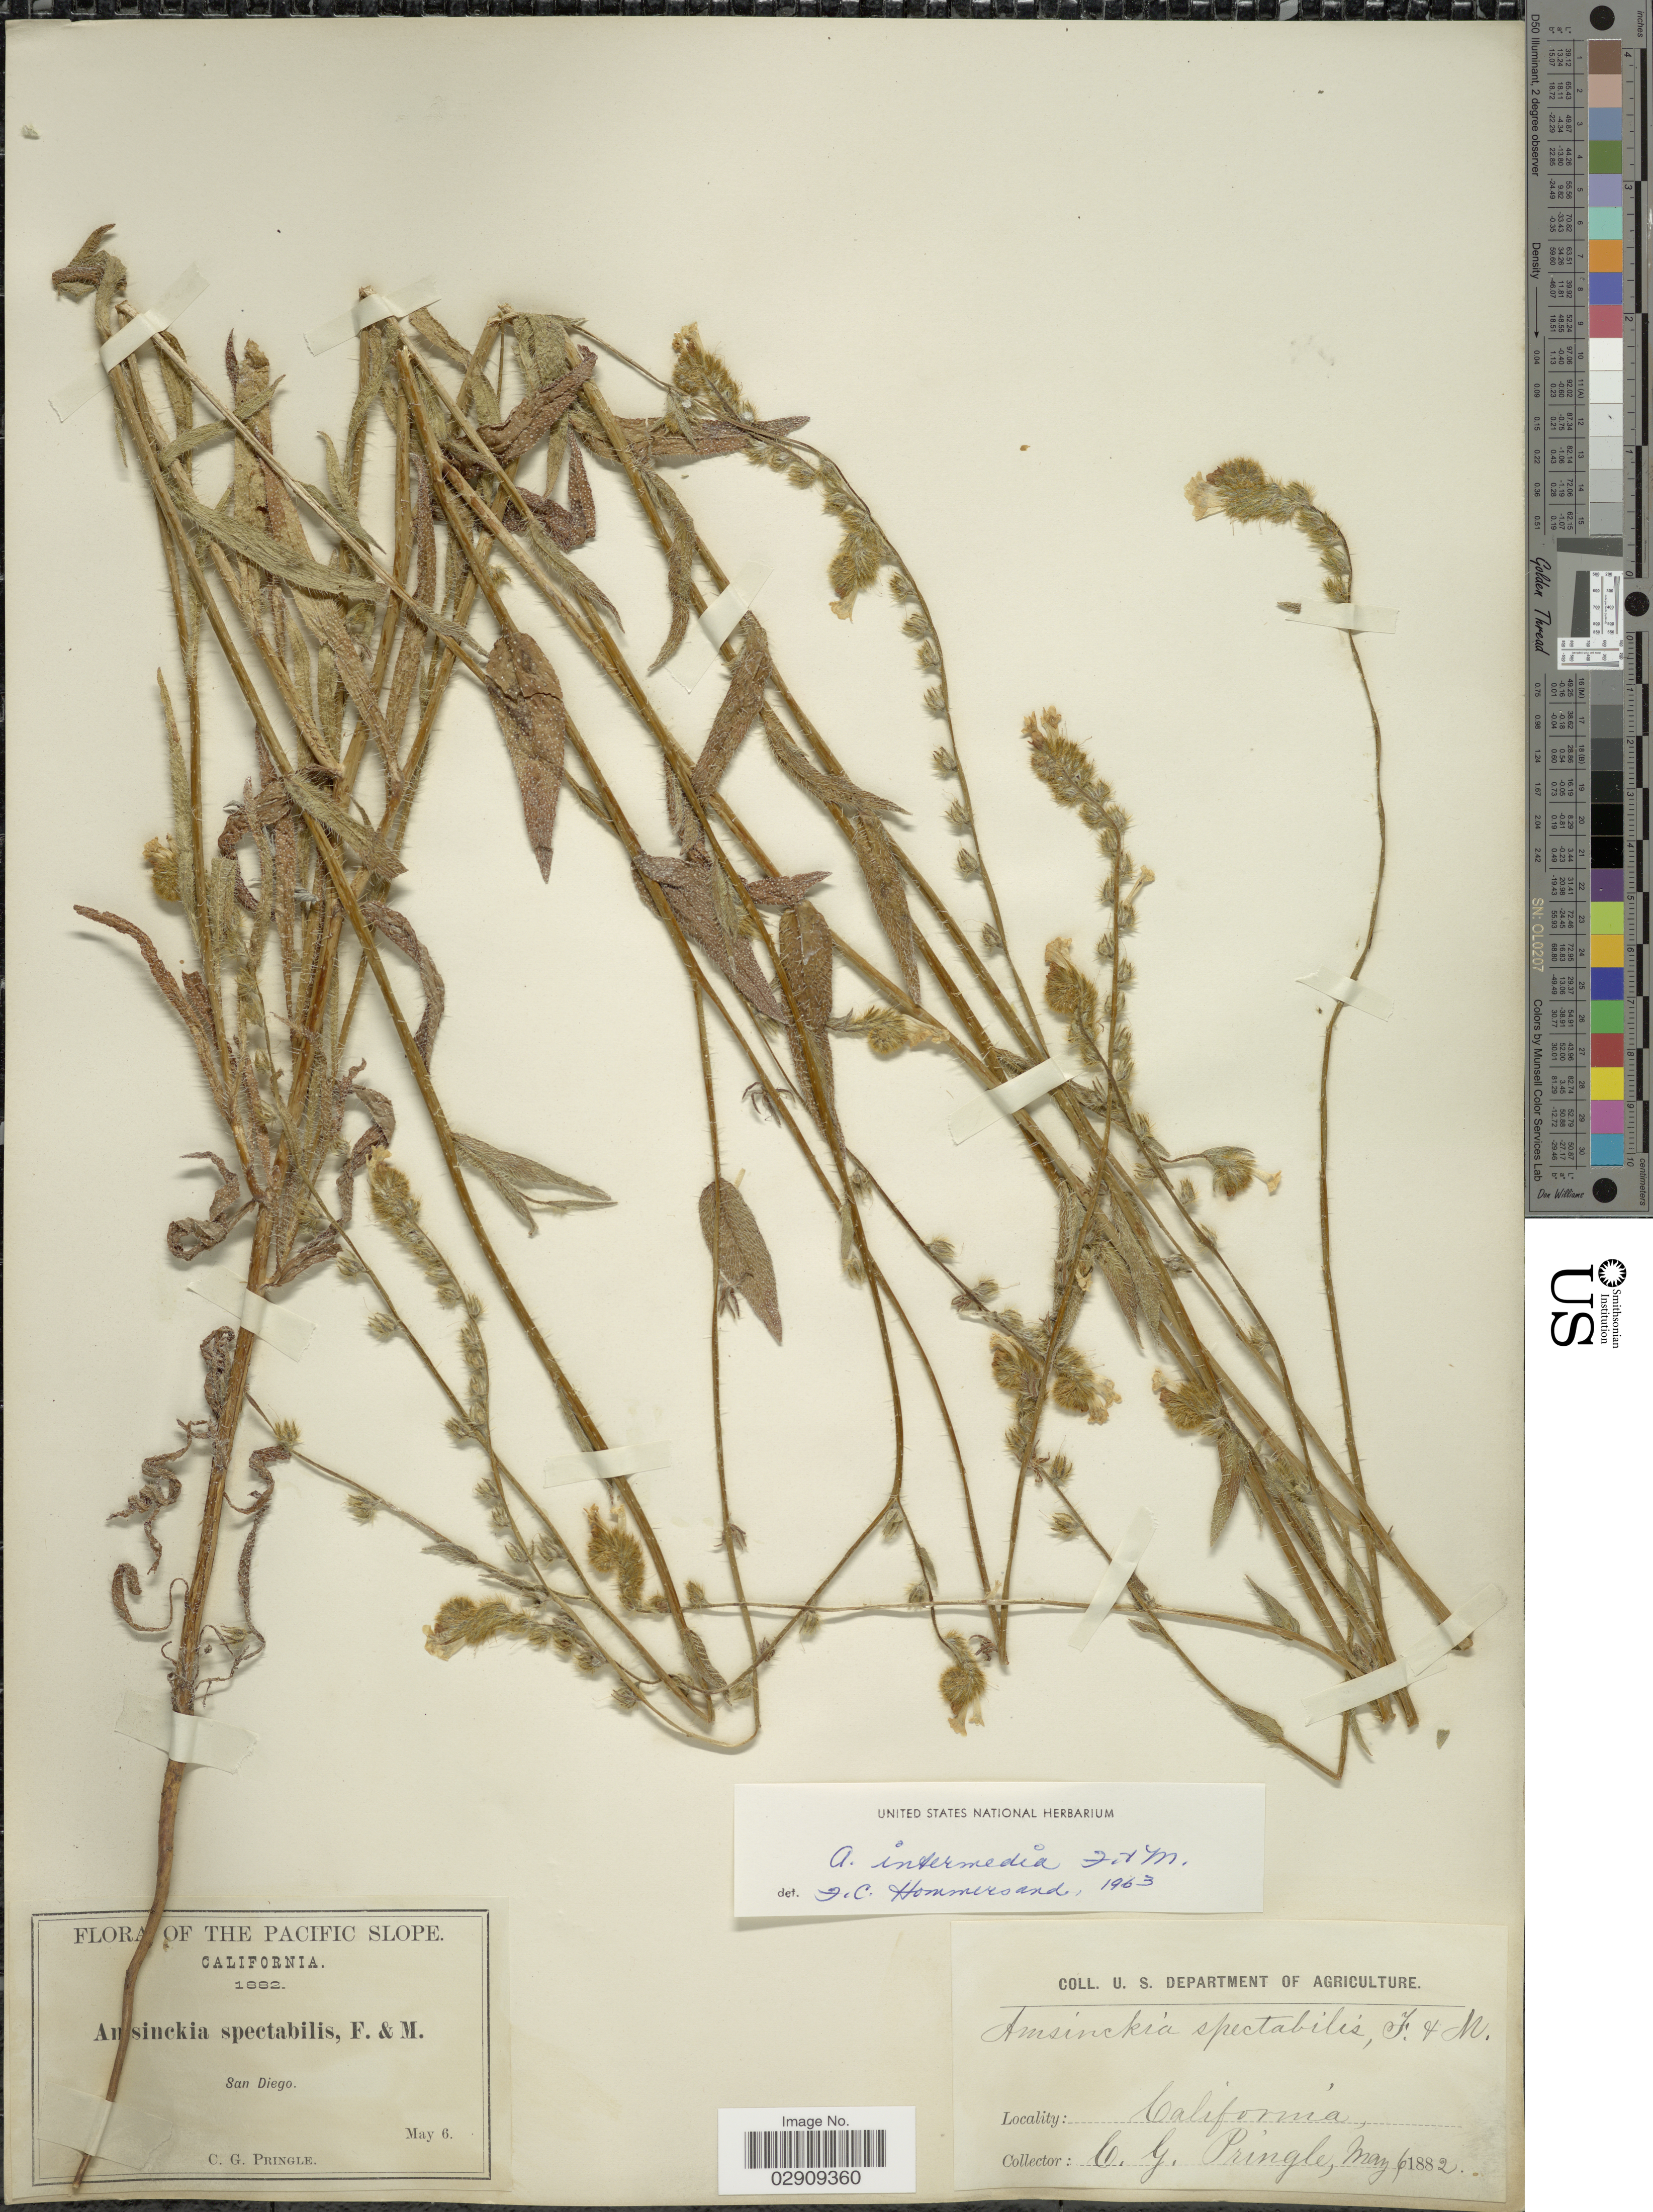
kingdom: Plantae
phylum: Tracheophyta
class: Magnoliopsida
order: Boraginales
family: Boraginaceae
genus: Amsinckia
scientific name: Amsinckia menziesii var. intermedia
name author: (Fisch. & C.A. Mey.) Ganders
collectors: C. G. Pringle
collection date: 1882-05-06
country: United States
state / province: California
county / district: San Diego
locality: Pacific slope. San Diego.